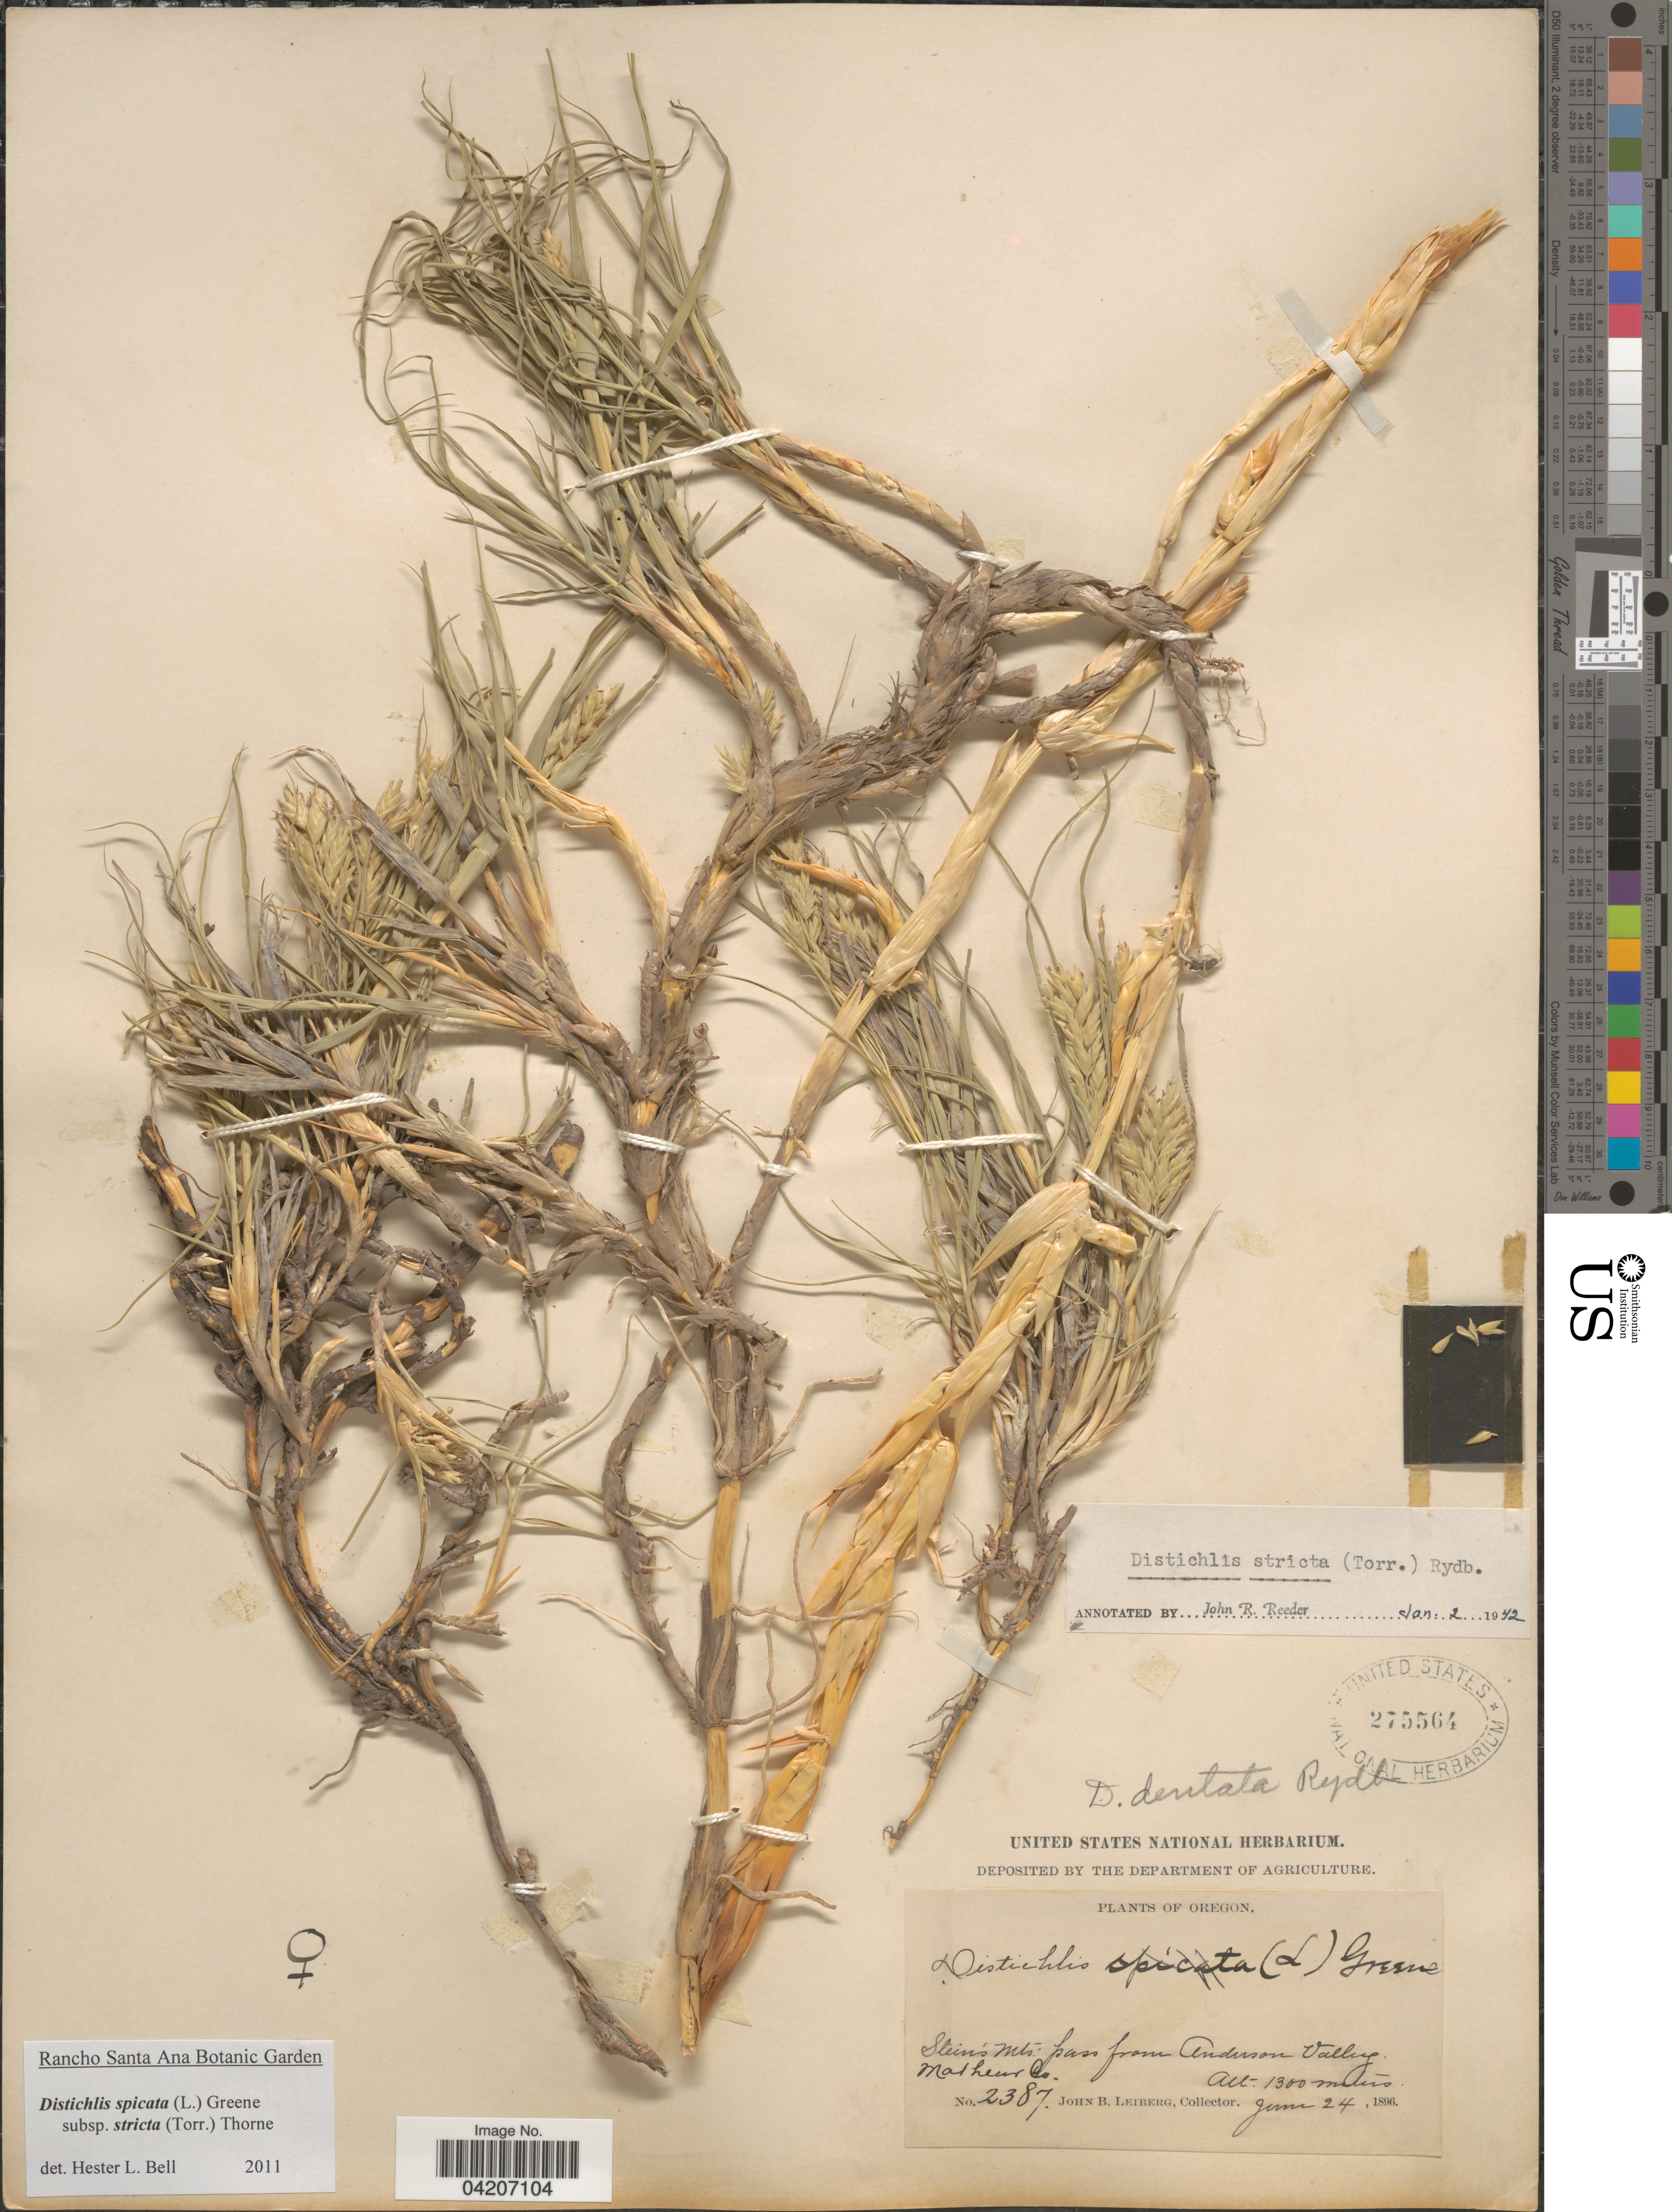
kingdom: Plantae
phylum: Tracheophyta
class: Liliopsida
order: Poales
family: Poaceae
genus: Distichlis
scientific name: Distichlis spicata subsp. stricta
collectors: J. B. Leiberg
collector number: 2387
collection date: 1896-06-24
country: United States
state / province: Oregon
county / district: Malheur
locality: Stein's Mts. pass from Anderson Valley. Malheur Co.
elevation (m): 1300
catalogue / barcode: US 275564